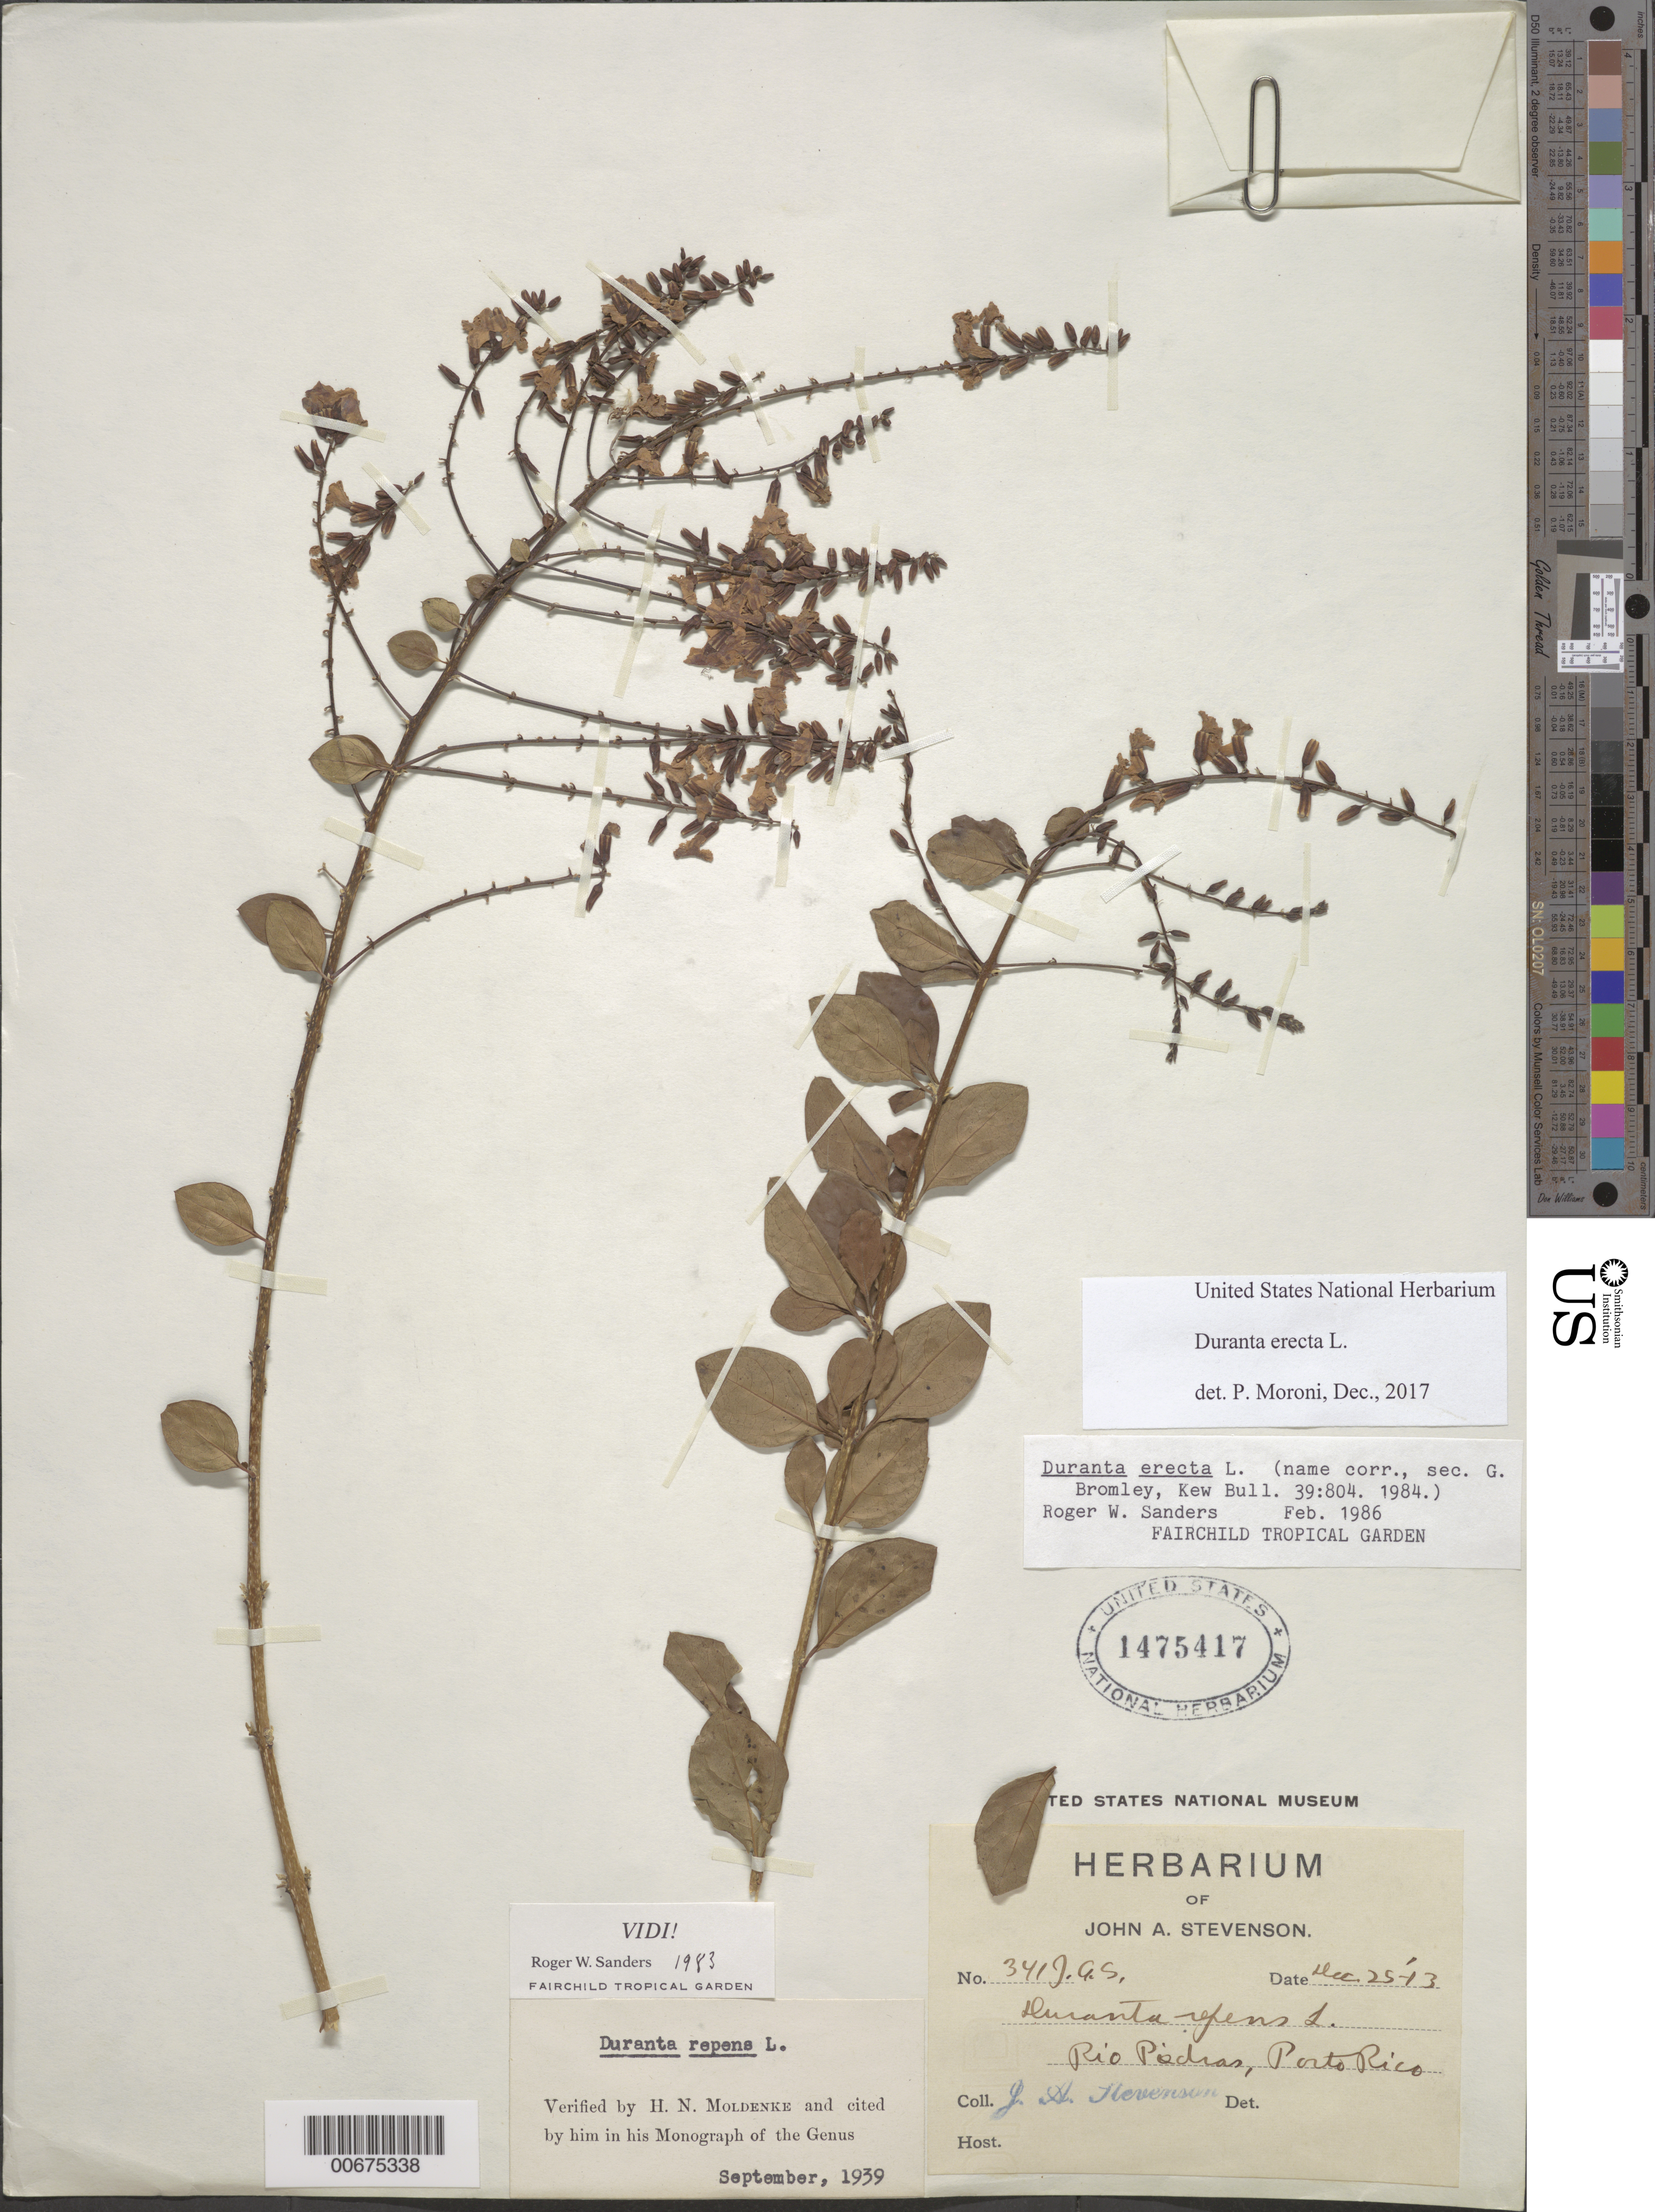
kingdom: Plantae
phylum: Tracheophyta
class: Magnoliopsida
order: Lamiales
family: Verbenaceae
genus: Duranta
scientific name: Duranta erecta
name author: L.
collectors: J. Stevenson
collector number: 341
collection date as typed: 25 Dec 1913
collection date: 1913-12-25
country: Puerto Rico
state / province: San Juan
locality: Rio Piedras.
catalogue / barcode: US 1475417